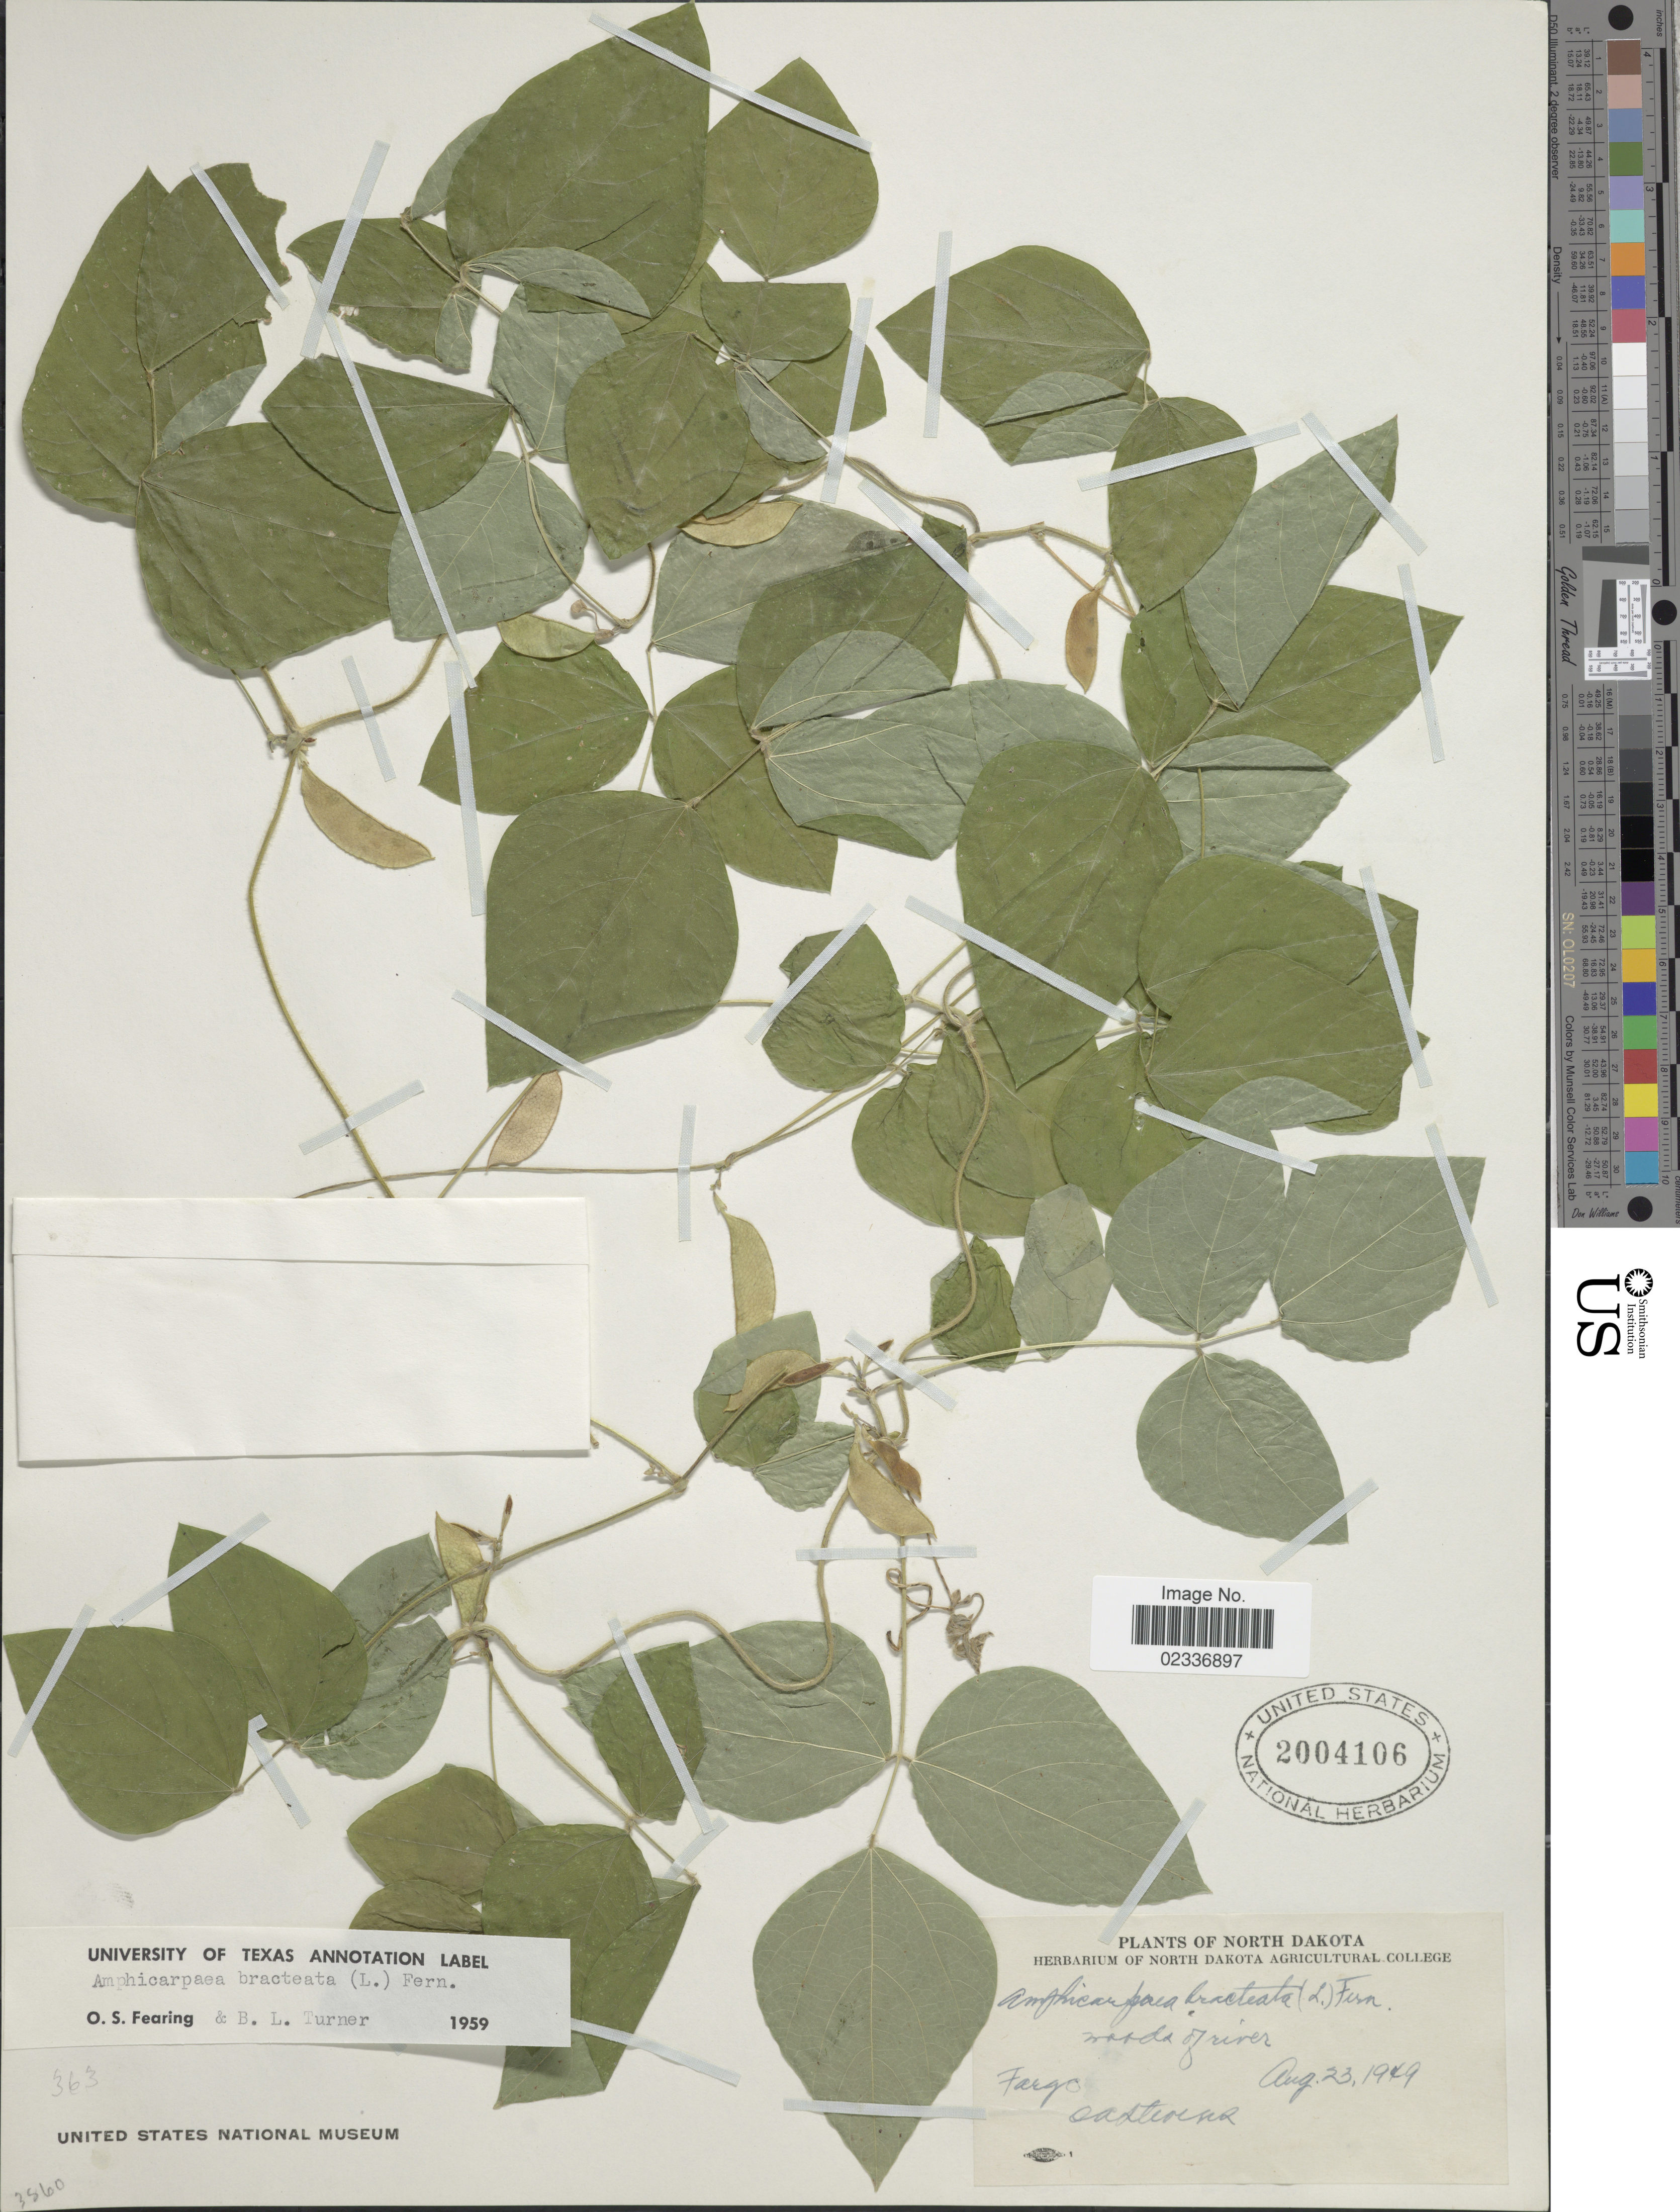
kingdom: Plantae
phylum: Tracheophyta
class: Magnoliopsida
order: Fabales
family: Fabaceae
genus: Amphicarpaea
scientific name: Amphicarpaea bracteata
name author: (L.) Fernald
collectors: O. A. Stevens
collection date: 1949-08-23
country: United States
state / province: North Dakota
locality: Fargo. meads of river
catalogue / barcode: US 2004106